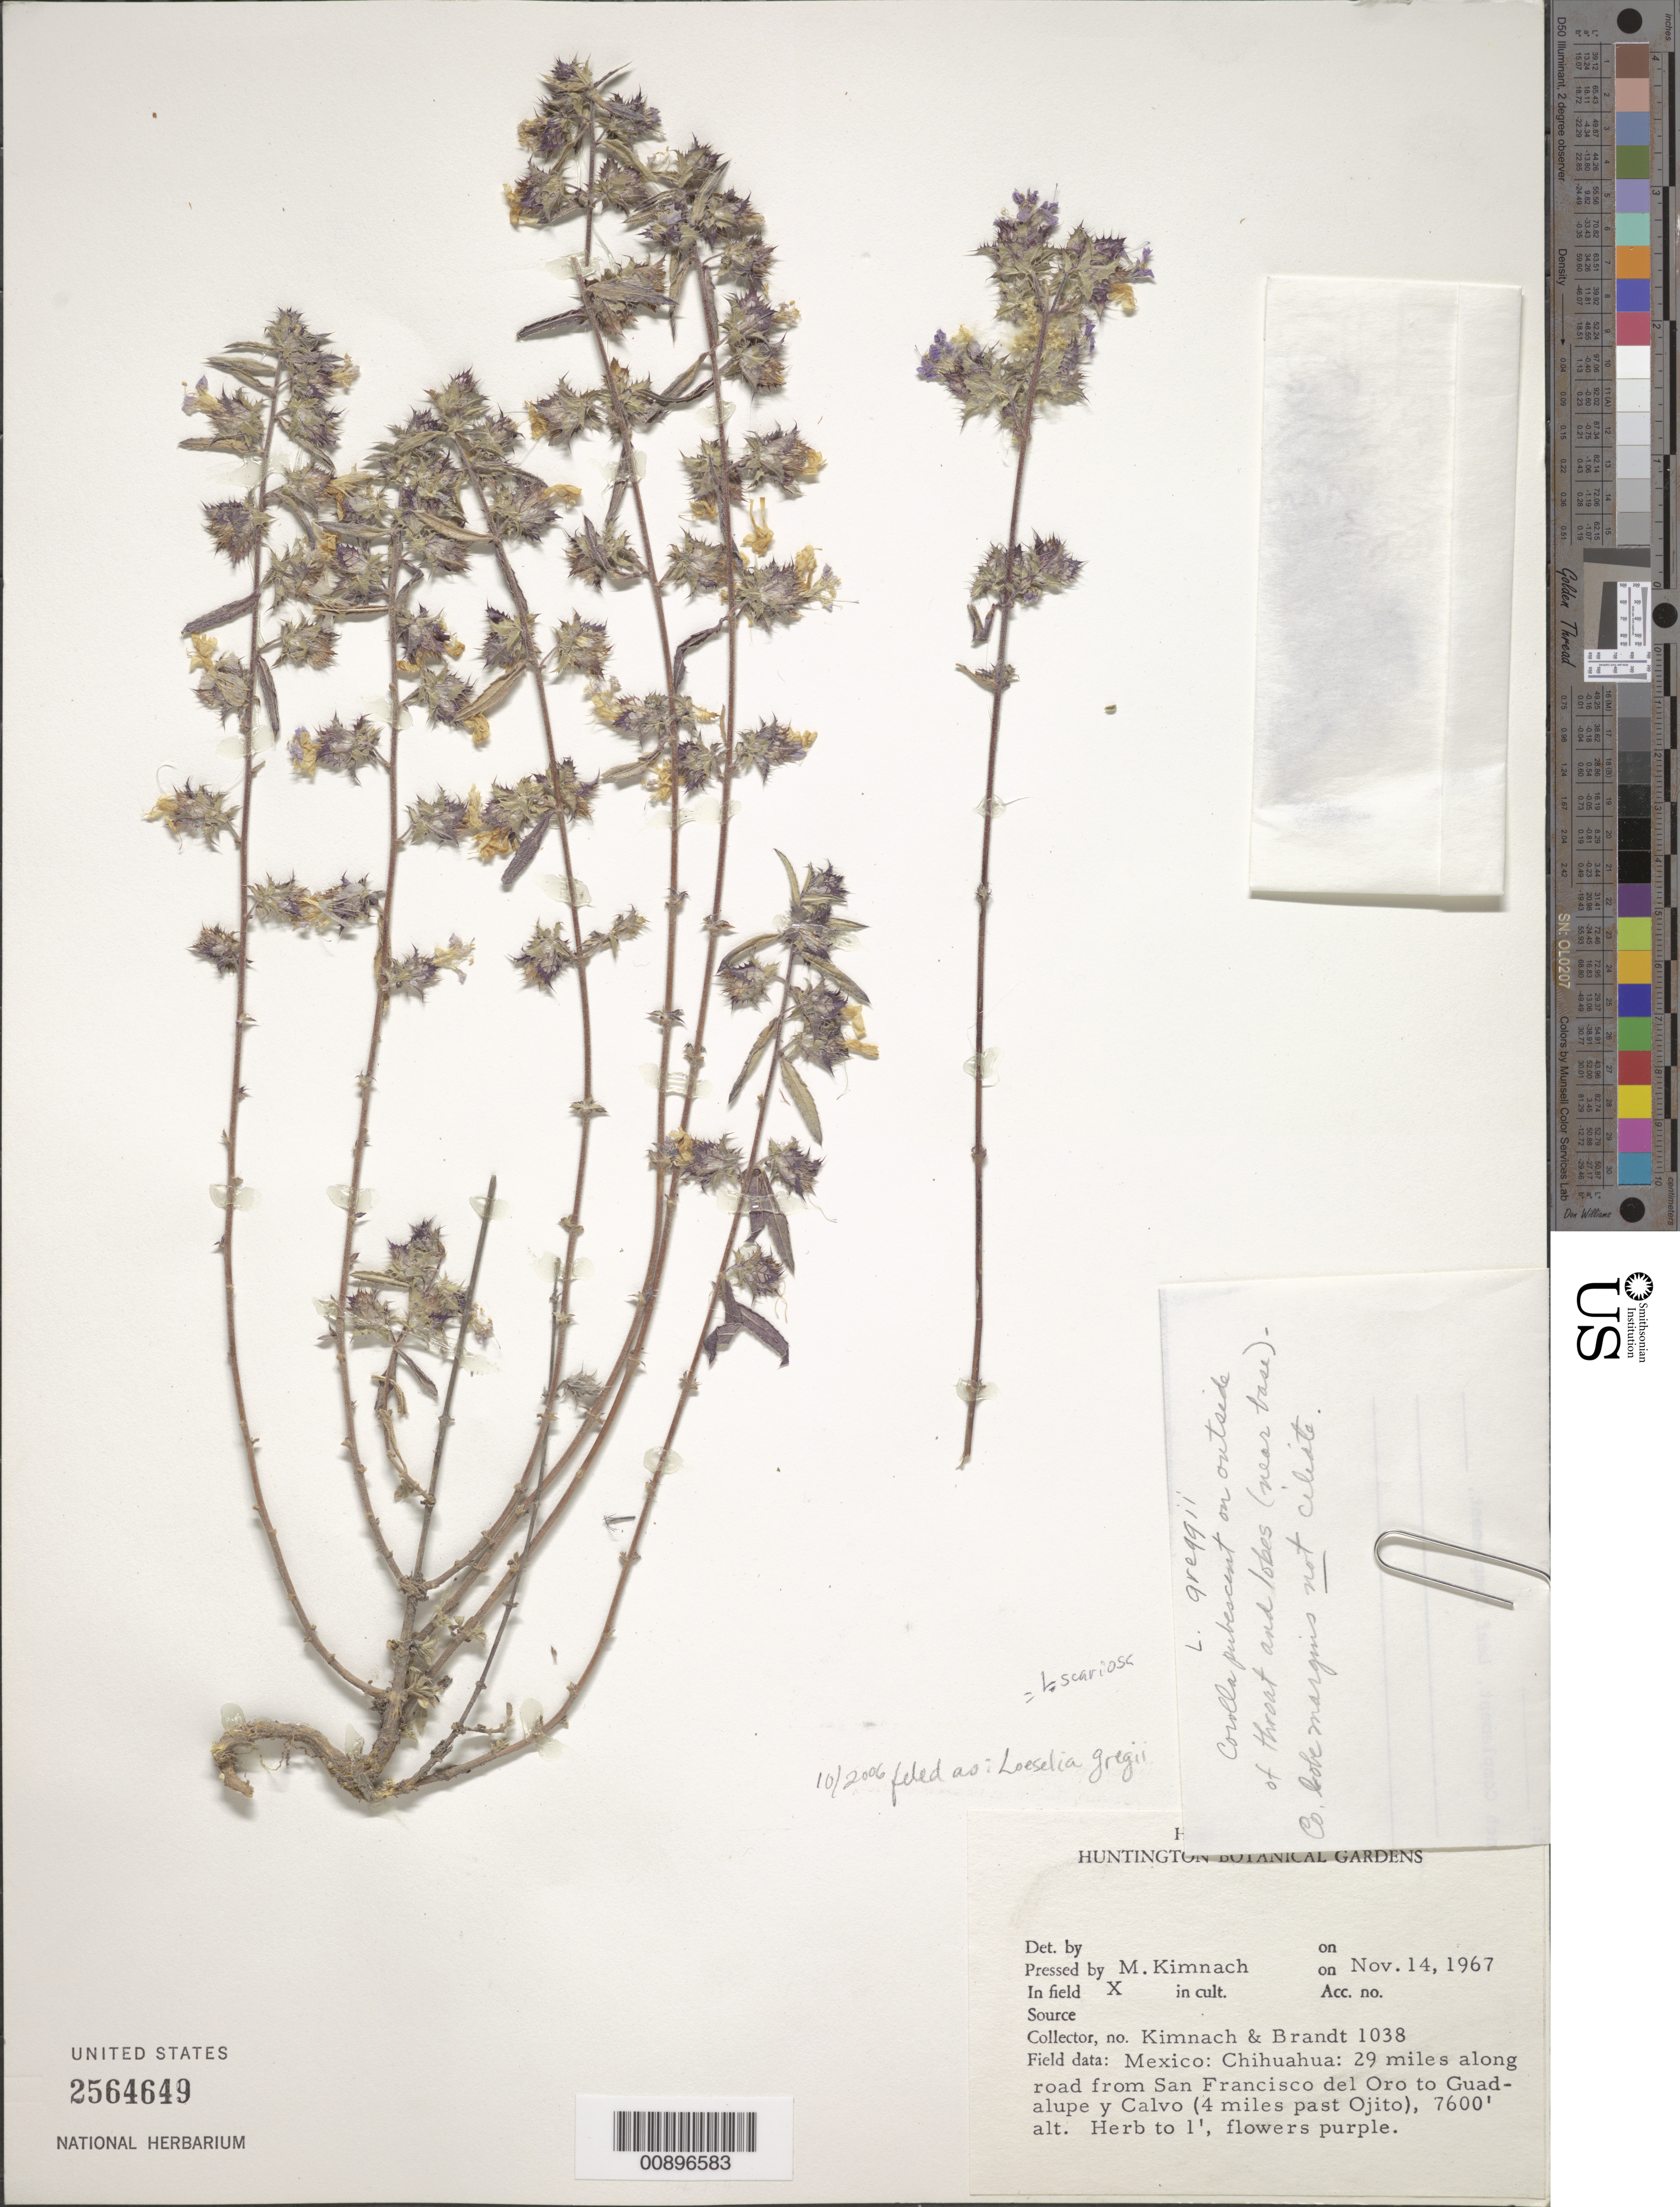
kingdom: Plantae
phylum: Tracheophyta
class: Magnoliopsida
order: Ericales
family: Polemoniaceae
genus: Loeselia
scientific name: Loeselia greggii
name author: S. Watson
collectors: M. W. Kimnach & -. Brandt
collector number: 1038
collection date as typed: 14 Nov 1967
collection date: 1967-11-14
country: Mexico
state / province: Chihuahua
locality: Chihuahua: 29 miles along road from San Francisco del Oro to Guadalupe y Calvo (4 miles past Ojito).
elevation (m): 2316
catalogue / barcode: US 2564649